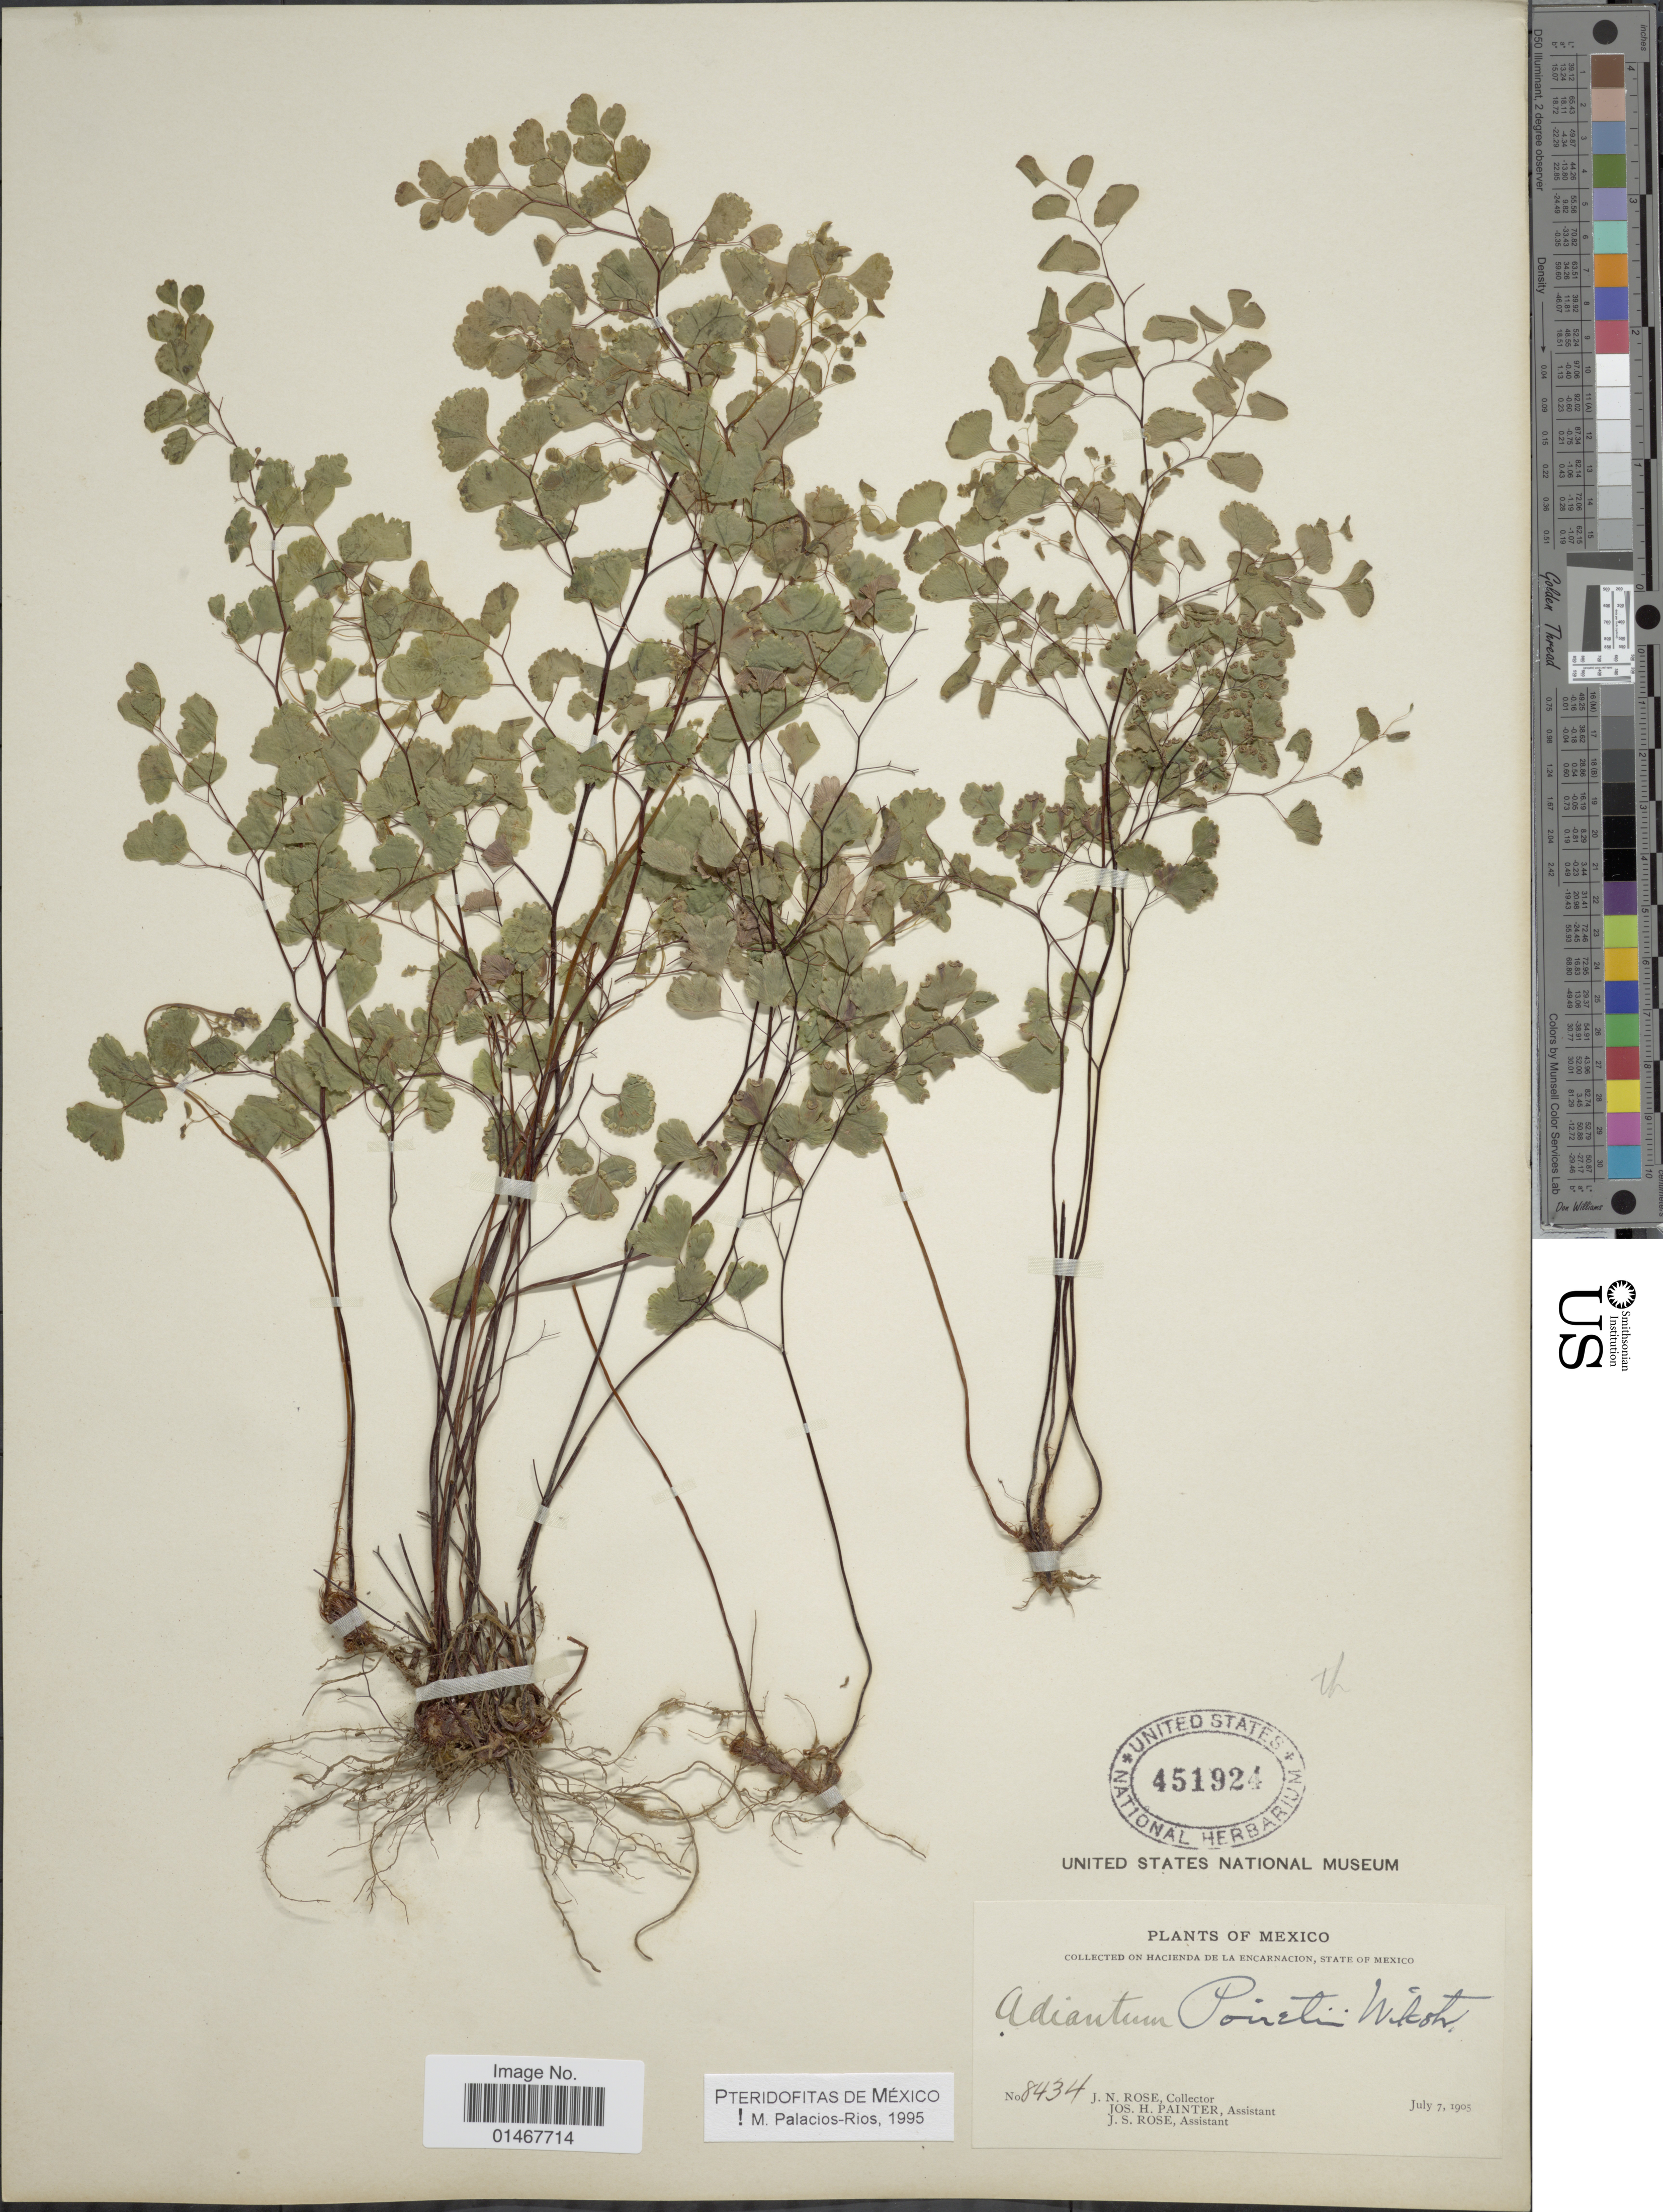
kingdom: Plantae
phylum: Tracheophyta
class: Polypodiopsida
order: Polypodiales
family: Pteridaceae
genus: Adiantum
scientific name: Adiantum poiretii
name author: Wikstr.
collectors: J. N. Rose, J. H. Painter & J. S. Rose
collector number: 8434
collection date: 1905-07-07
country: Mexico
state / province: México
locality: On hacienda de la Encarnacion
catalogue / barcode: US 451924